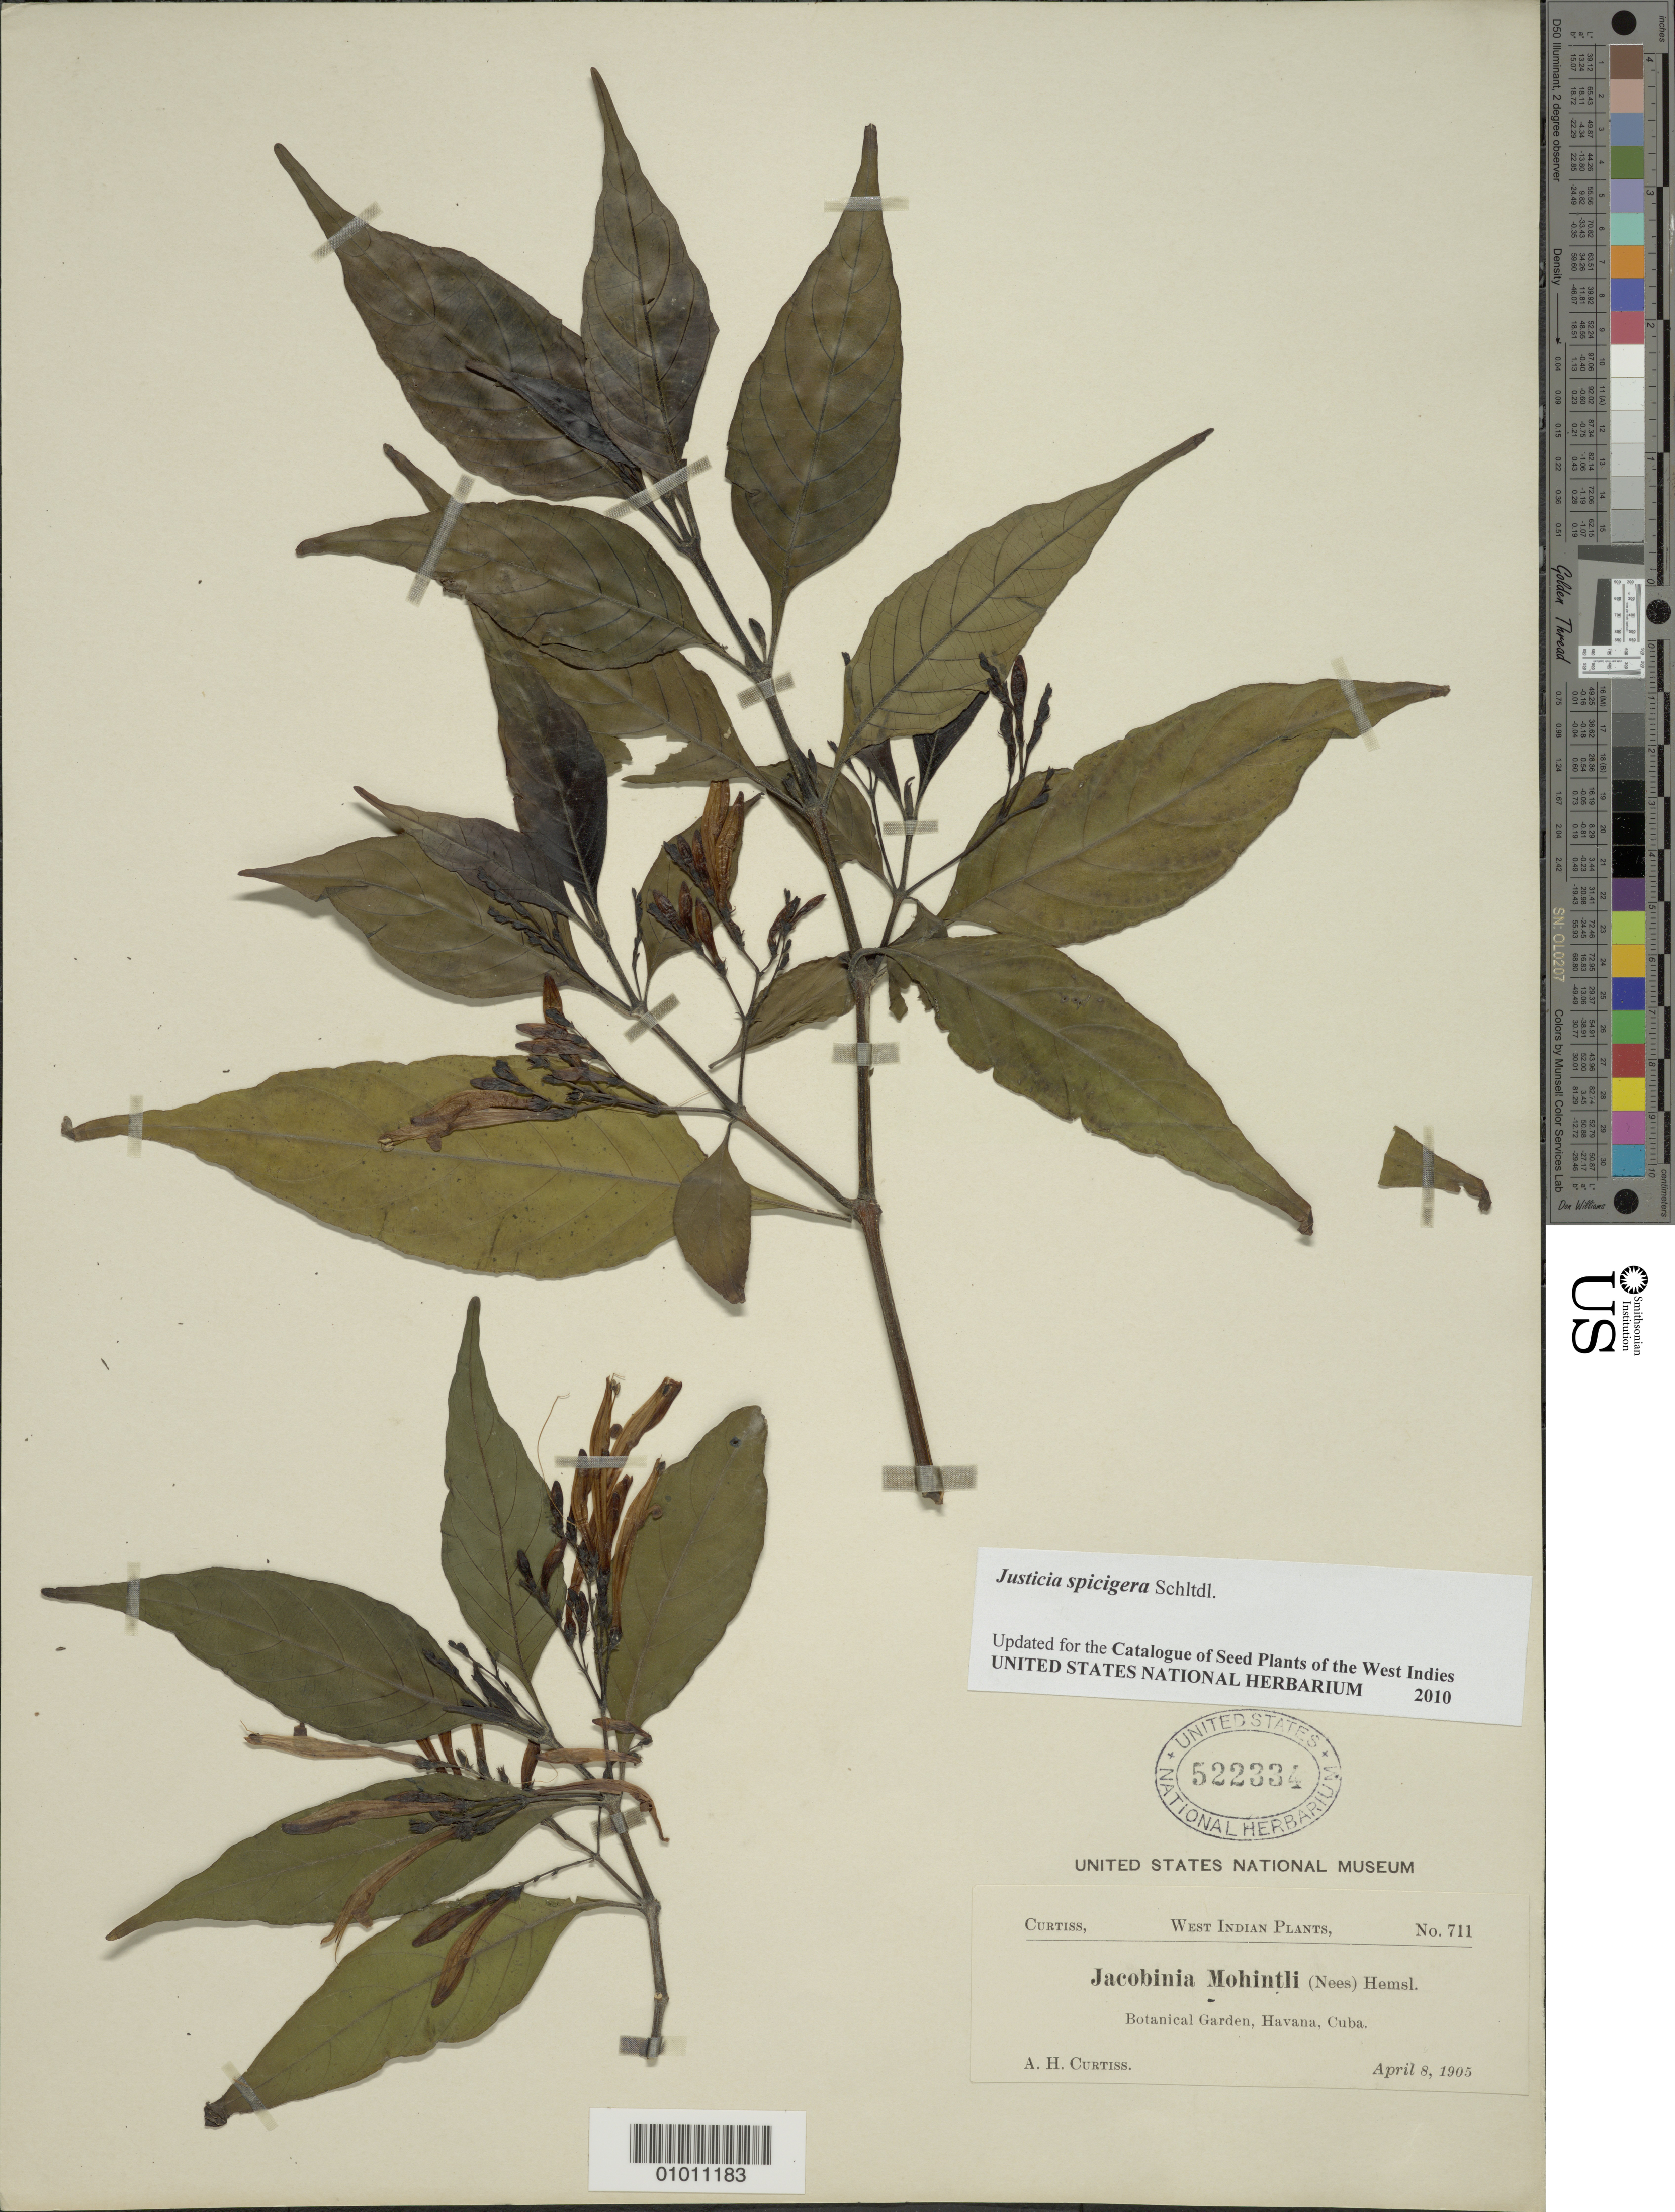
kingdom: Plantae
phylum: Tracheophyta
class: Magnoliopsida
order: Lamiales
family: Acanthaceae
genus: Justicia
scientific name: Justicia spicigera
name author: Schltdl.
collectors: A. H. Curtiss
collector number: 711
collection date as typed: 08 Apr 1905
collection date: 1905-04-08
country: Cuba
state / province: La Habana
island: Cuba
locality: Botanical Garden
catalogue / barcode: US 522334